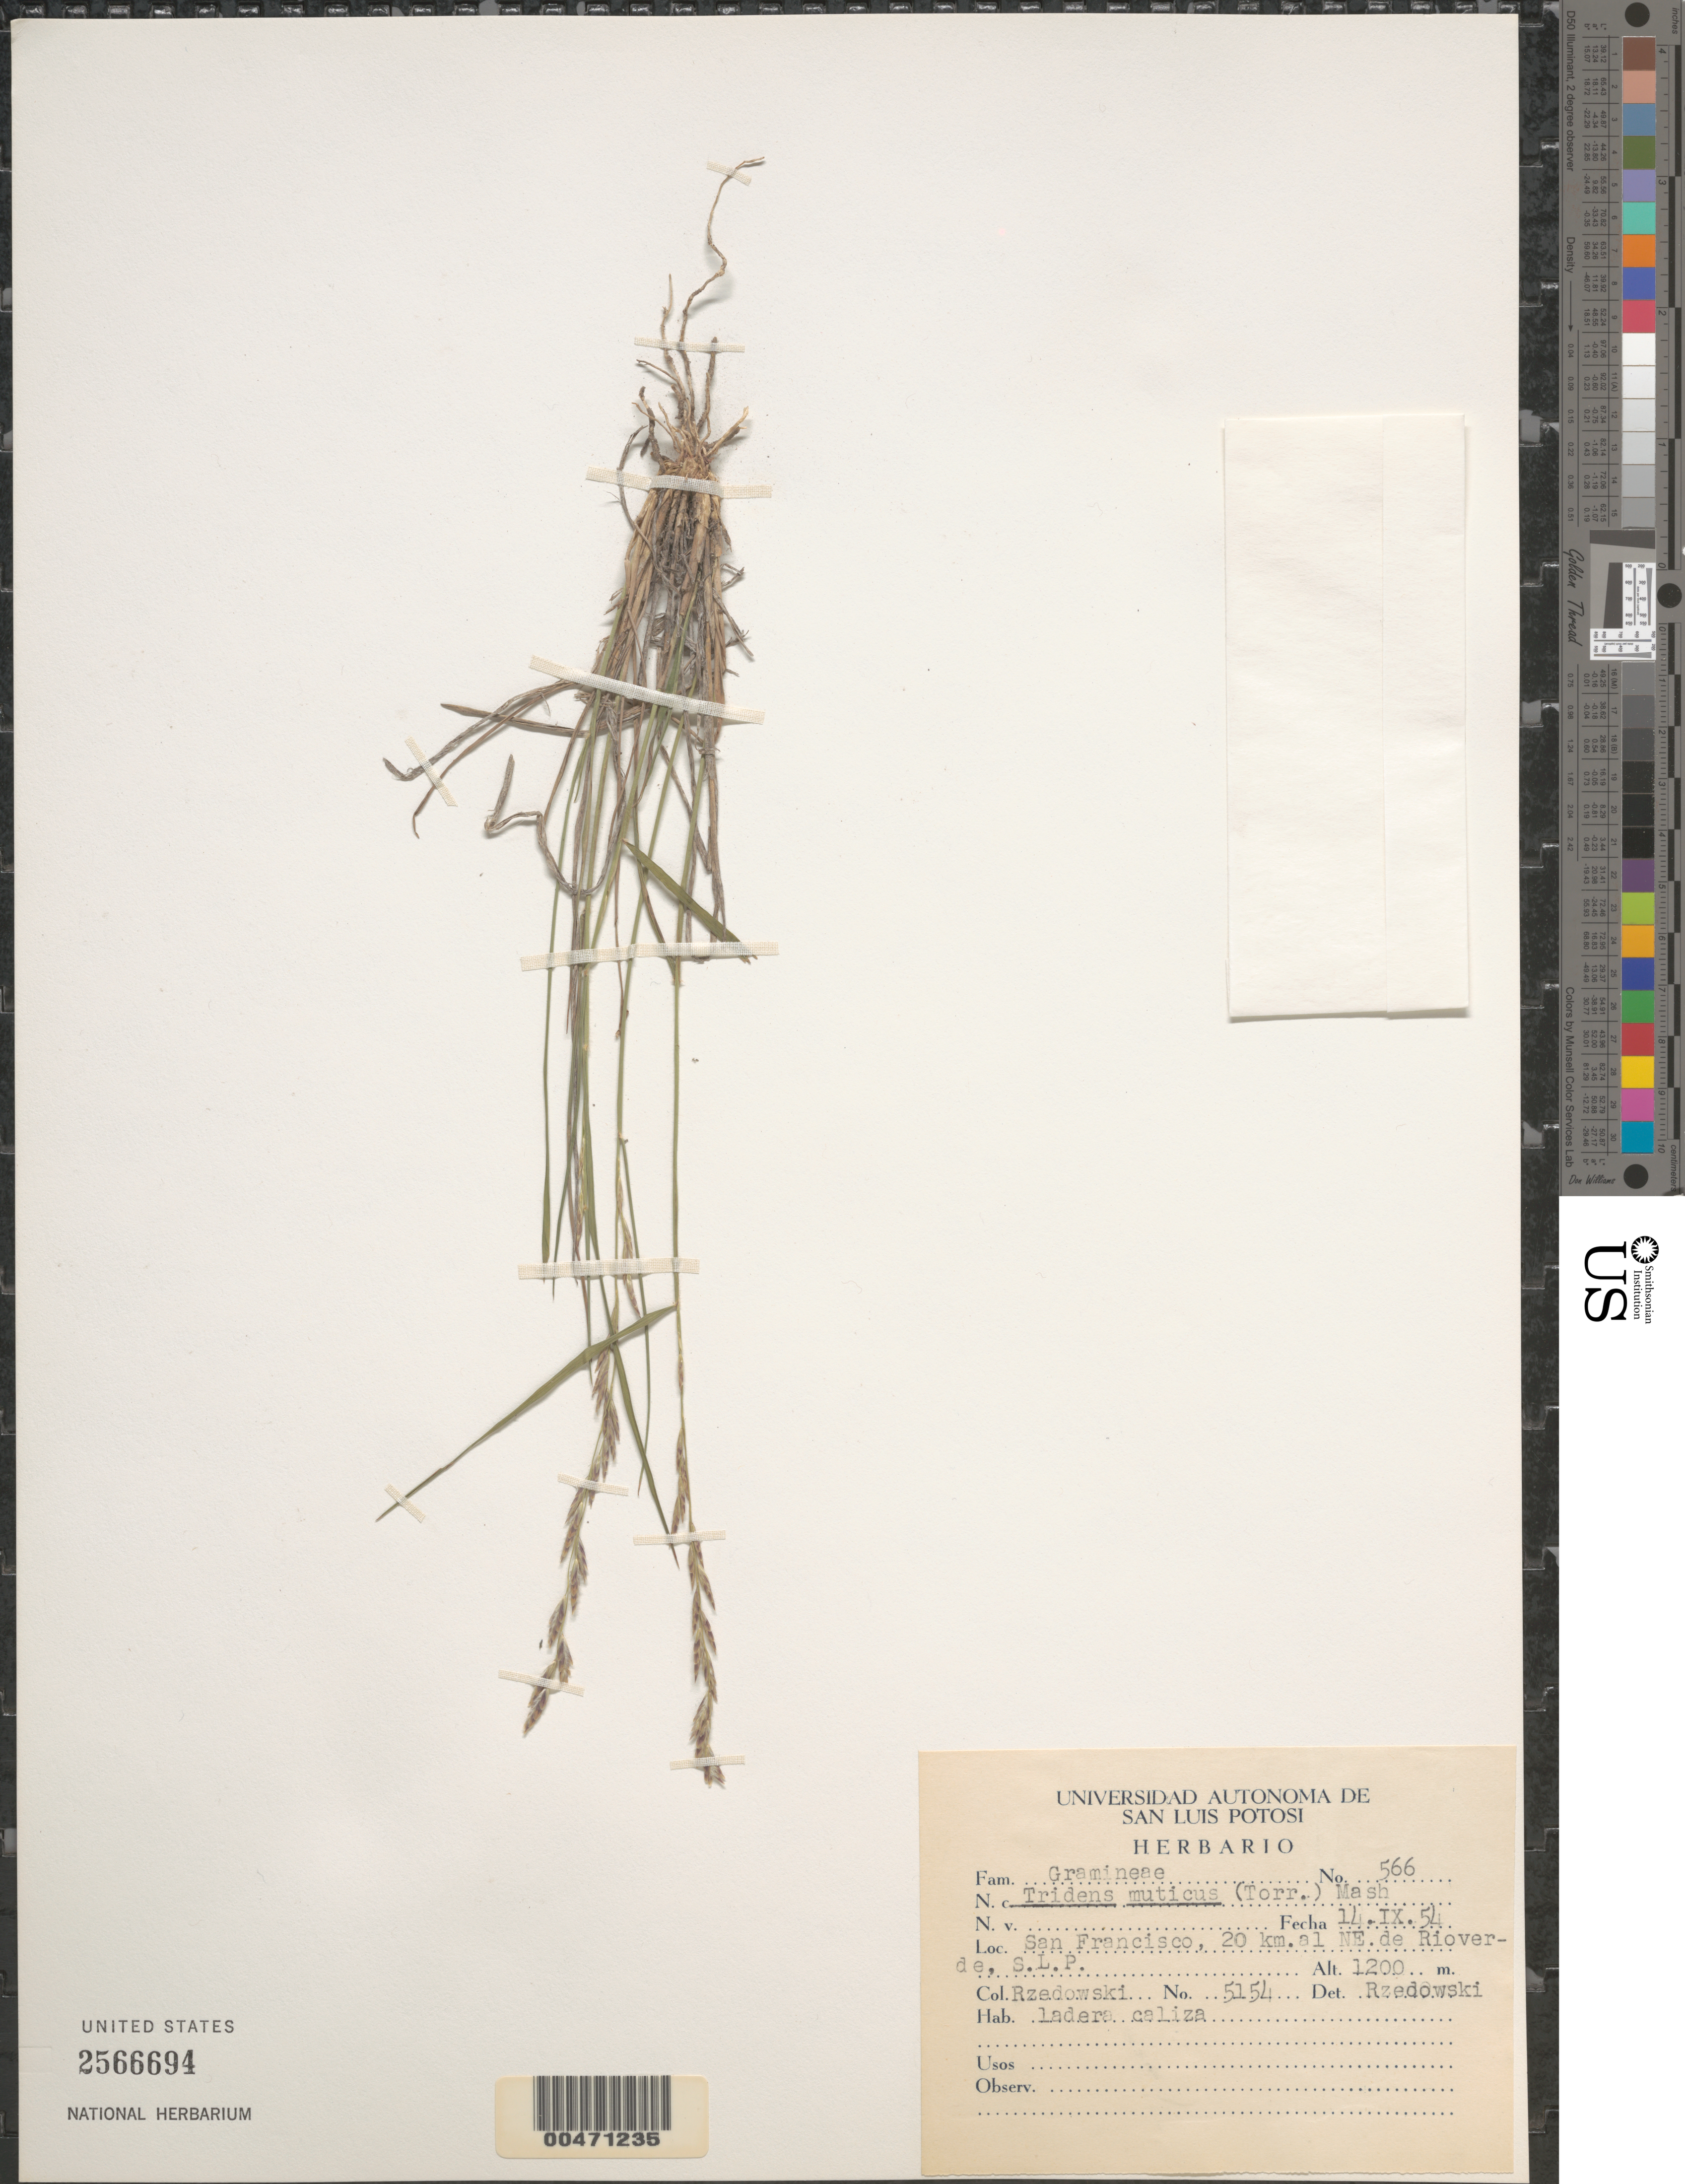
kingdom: Plantae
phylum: Tracheophyta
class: Liliopsida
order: Poales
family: Poaceae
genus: Tridens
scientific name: Tridens muticus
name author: (Torr.) Nash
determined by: Rzedowski, J.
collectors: J. Rzedowski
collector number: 5154/566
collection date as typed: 14 Sep 1954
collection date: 1954-09-14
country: Mexico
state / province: San Luis Potosi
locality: San Francisco, 20 km NE of Rioverde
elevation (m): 1200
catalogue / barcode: US 2566694